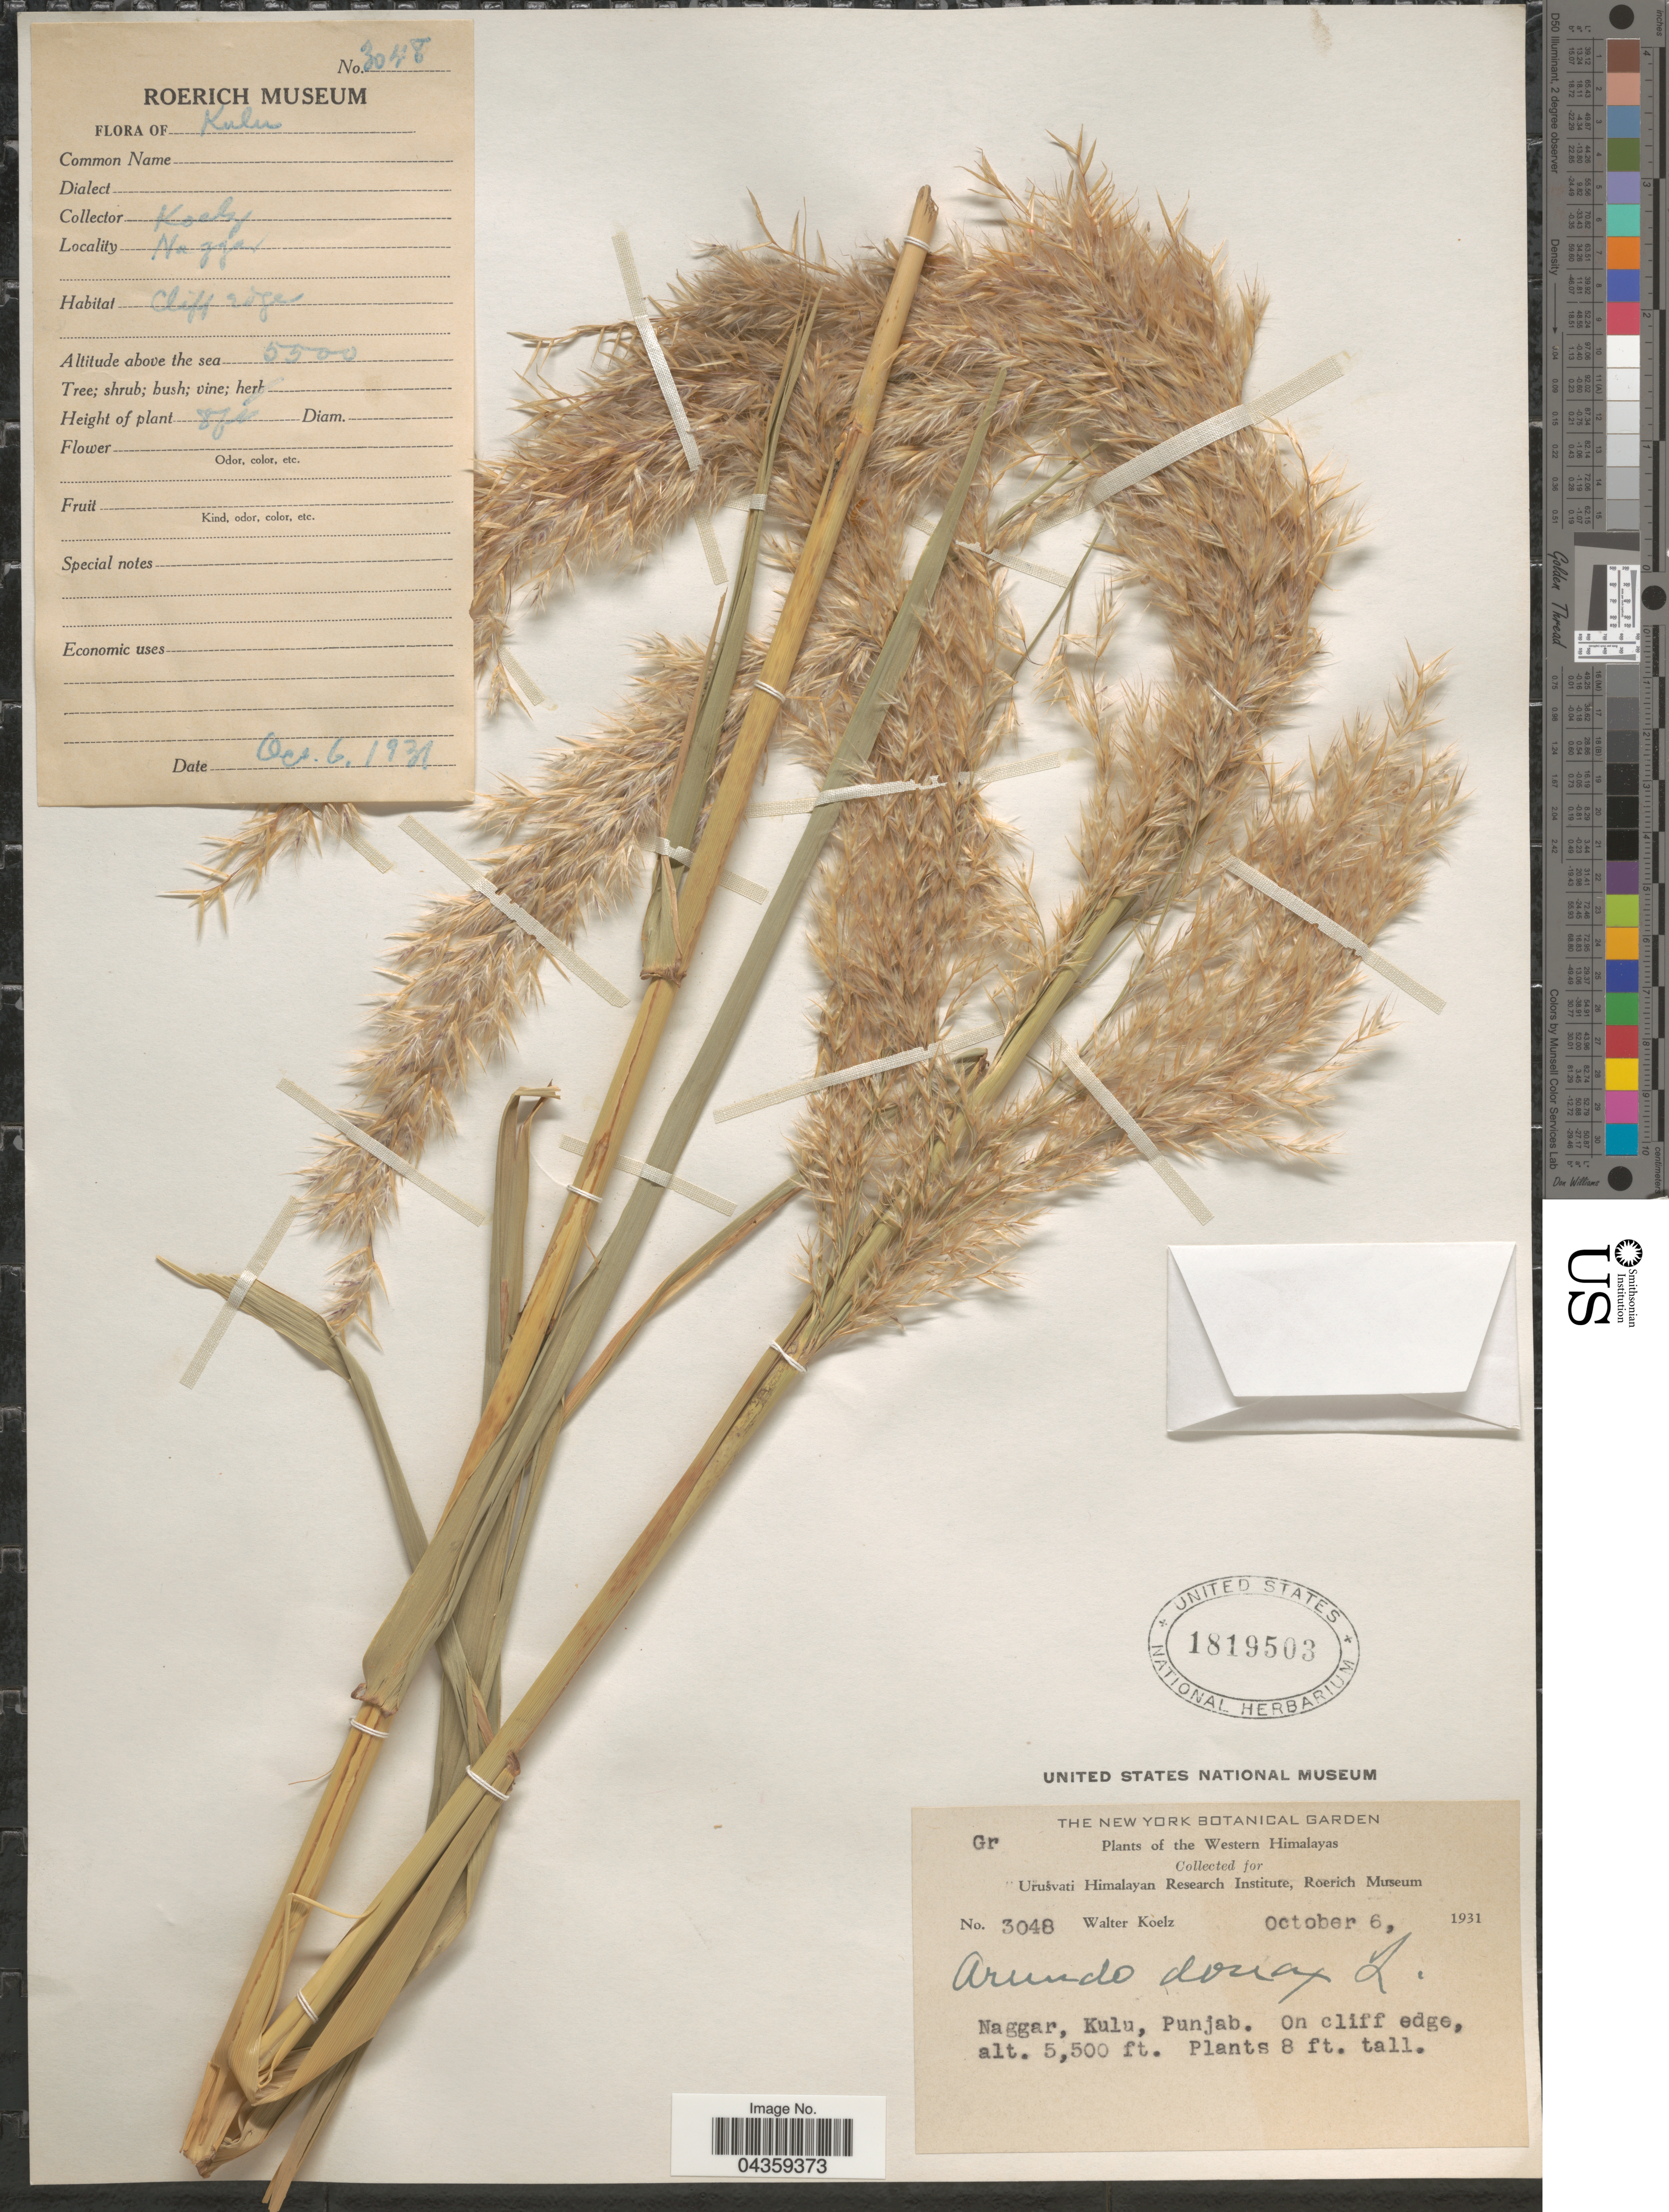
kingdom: Plantae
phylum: Tracheophyta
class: Liliopsida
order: Poales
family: Poaceae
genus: Arundo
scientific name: Arundo donax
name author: L.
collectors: W. N. Koelz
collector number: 3048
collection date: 1931-10-06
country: India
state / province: Himachal Pradesh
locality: The Western Himalayas. Naggar, Kulu.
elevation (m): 1676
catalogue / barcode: US 1819503